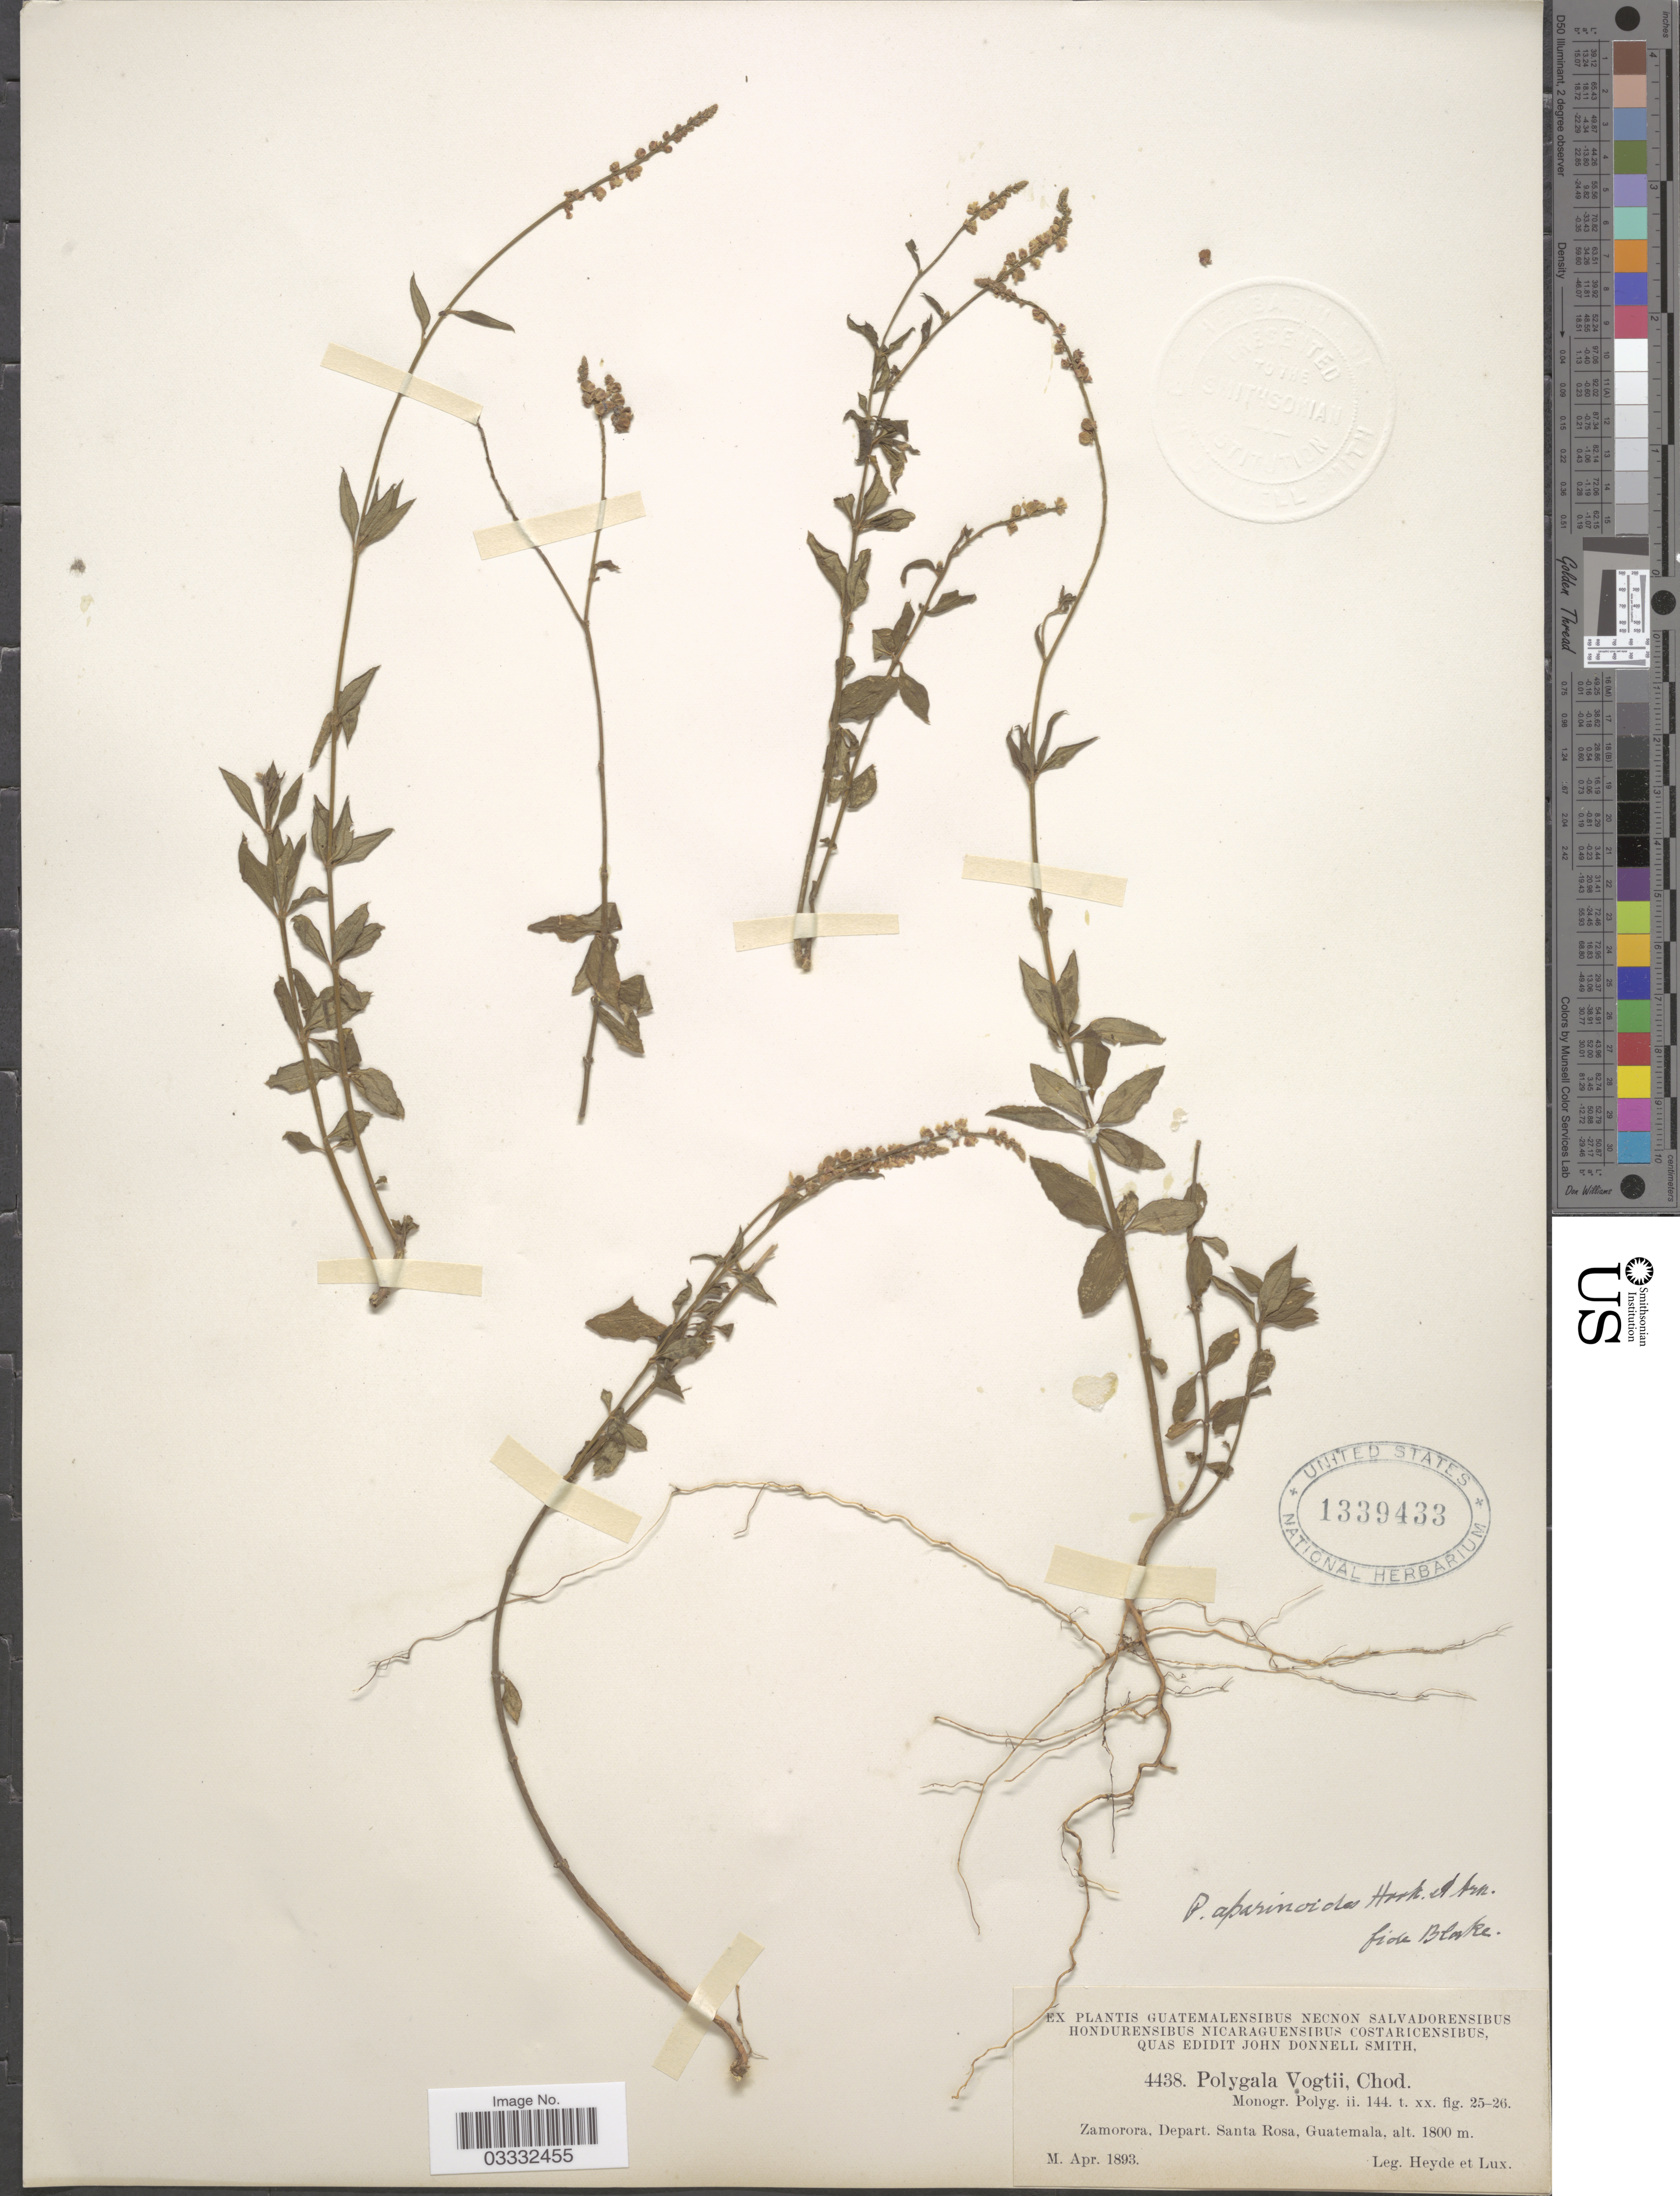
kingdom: Plantae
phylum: Tracheophyta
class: Magnoliopsida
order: Fabales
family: Polygalaceae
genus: Polygala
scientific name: Polygala aparinoides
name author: Hook. & Arn.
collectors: Heyde & Lux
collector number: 4438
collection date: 1893-04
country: Guatemala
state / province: Santa Rosa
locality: Zamorora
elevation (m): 1800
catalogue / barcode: US 1339433